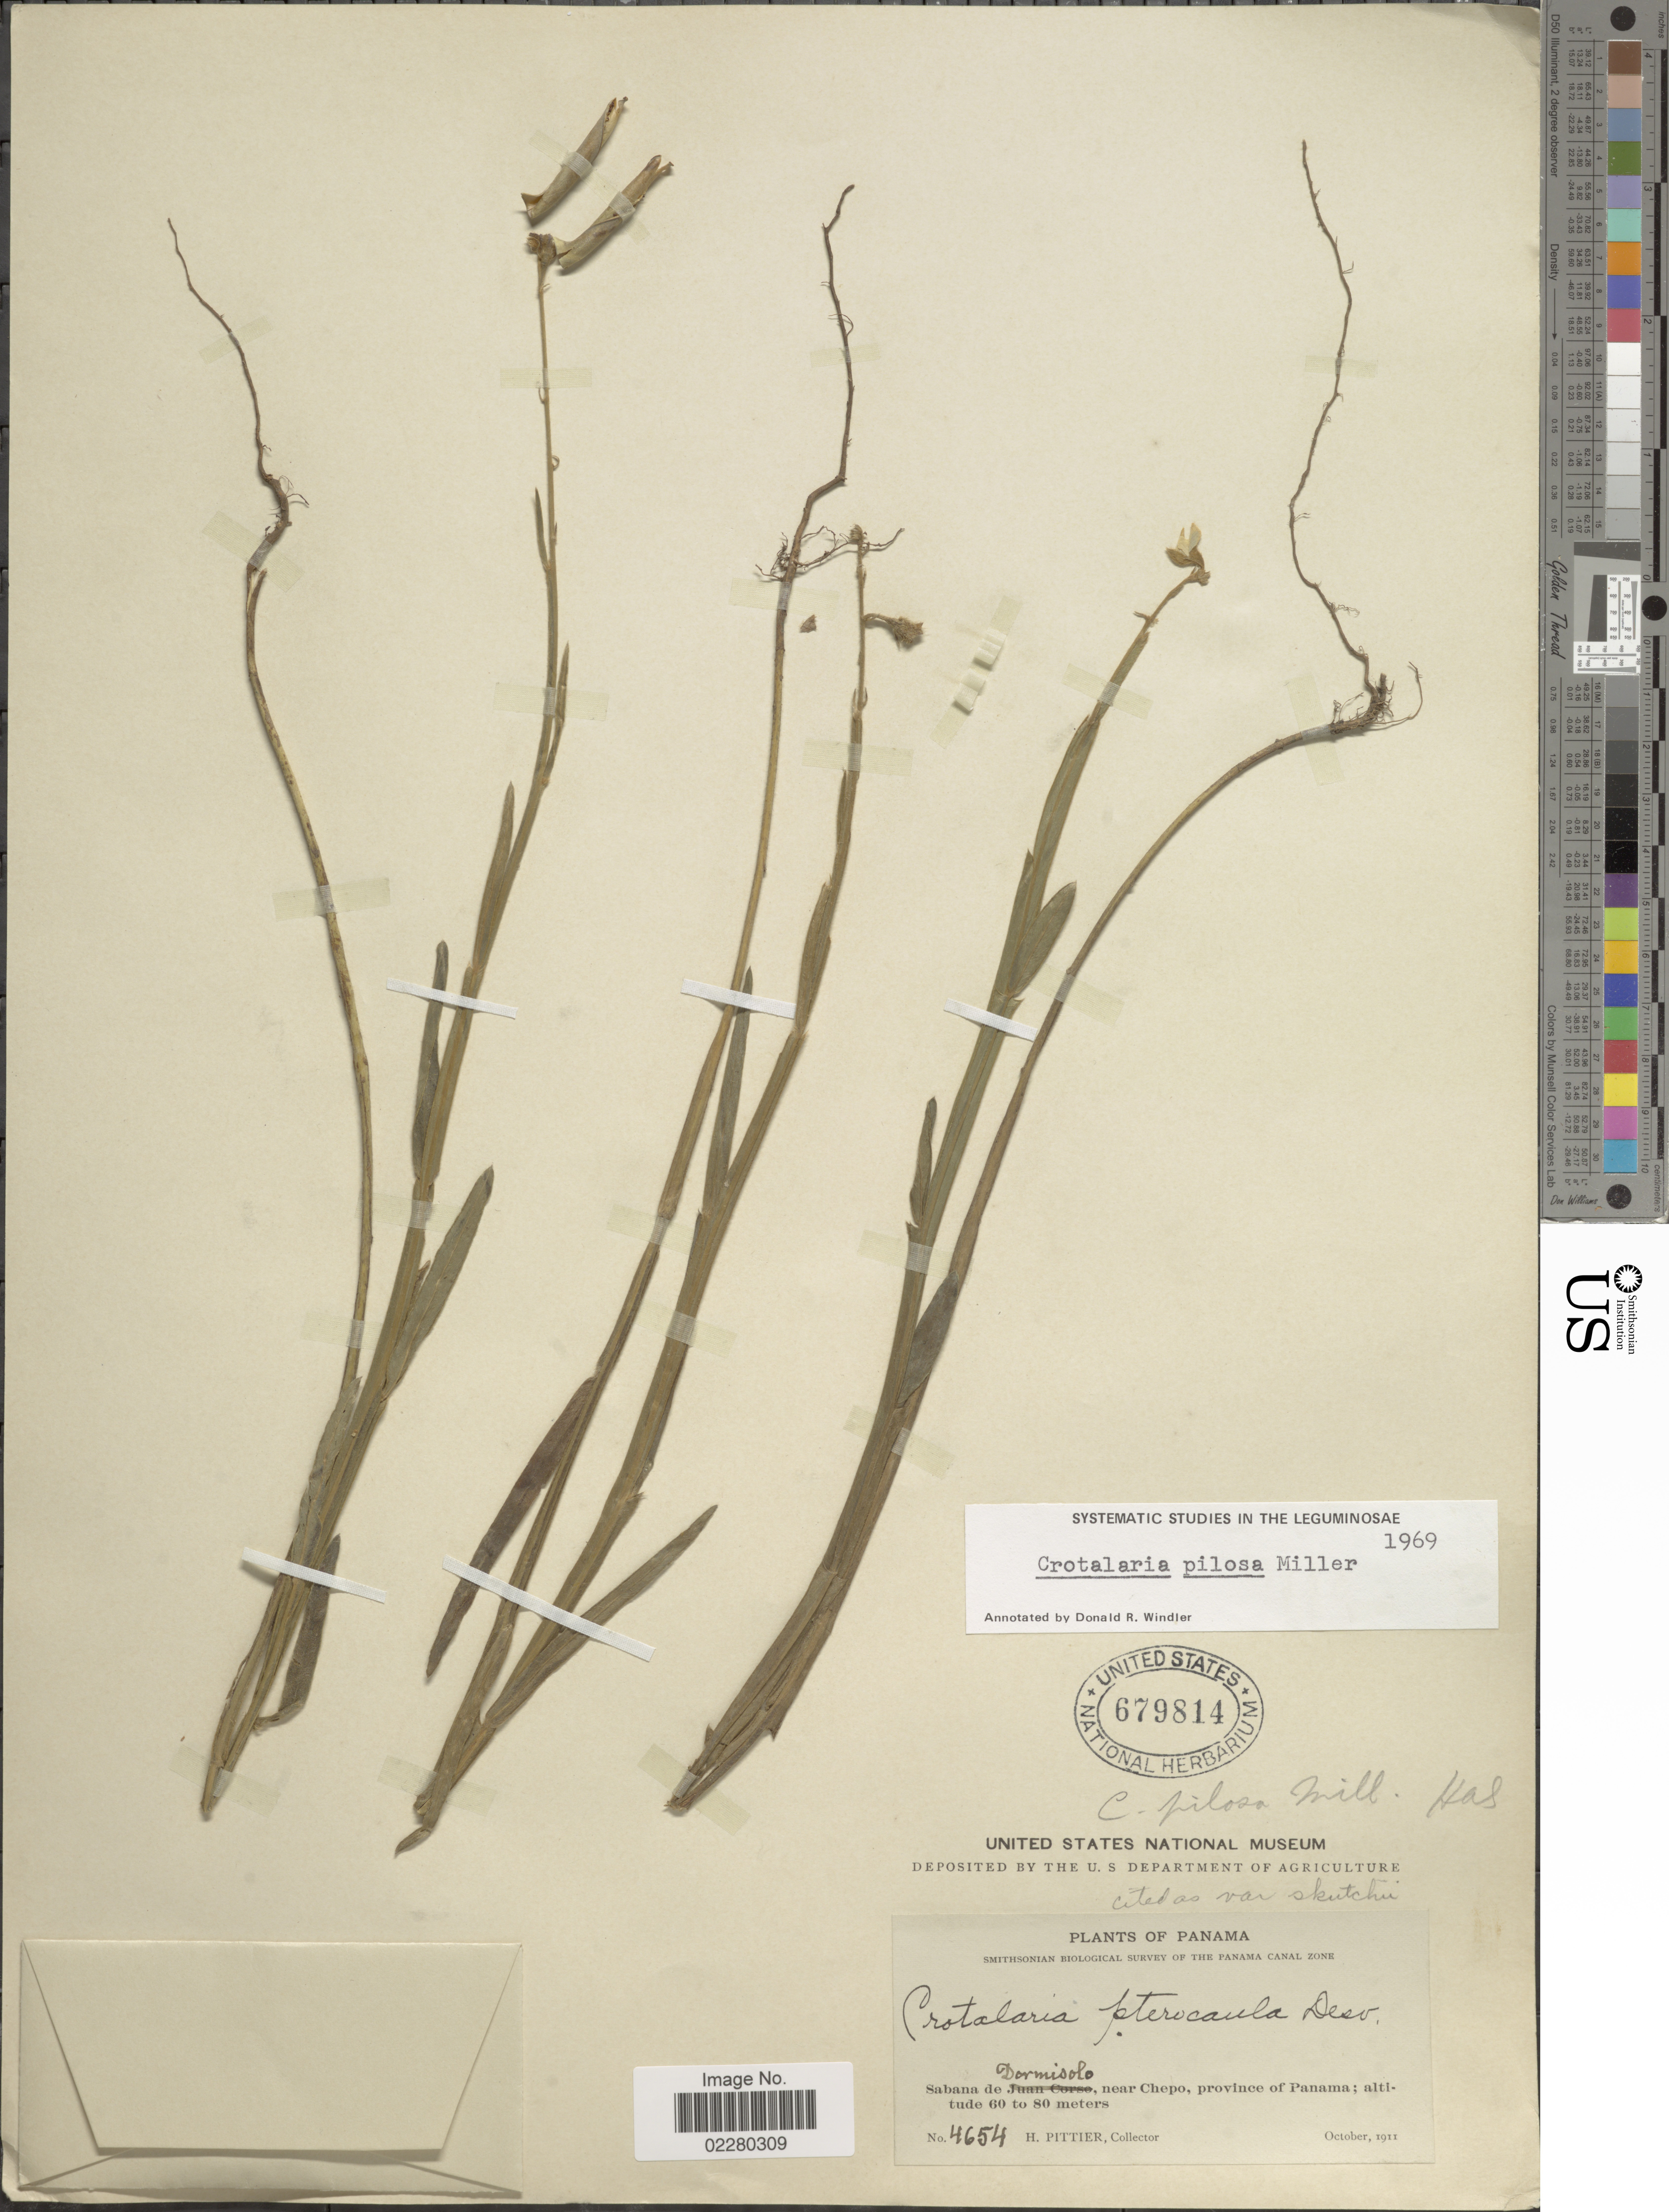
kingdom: Plantae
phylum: Tracheophyta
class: Magnoliopsida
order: Fabales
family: Fabaceae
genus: Crotalaria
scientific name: Crotalaria pilosa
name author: Mill.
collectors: H. F. Pittier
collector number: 4654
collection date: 1911-10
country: Panama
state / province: Panamá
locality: Sabana de Dormisolo near Chepo, province of Panama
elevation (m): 60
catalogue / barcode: US 679814